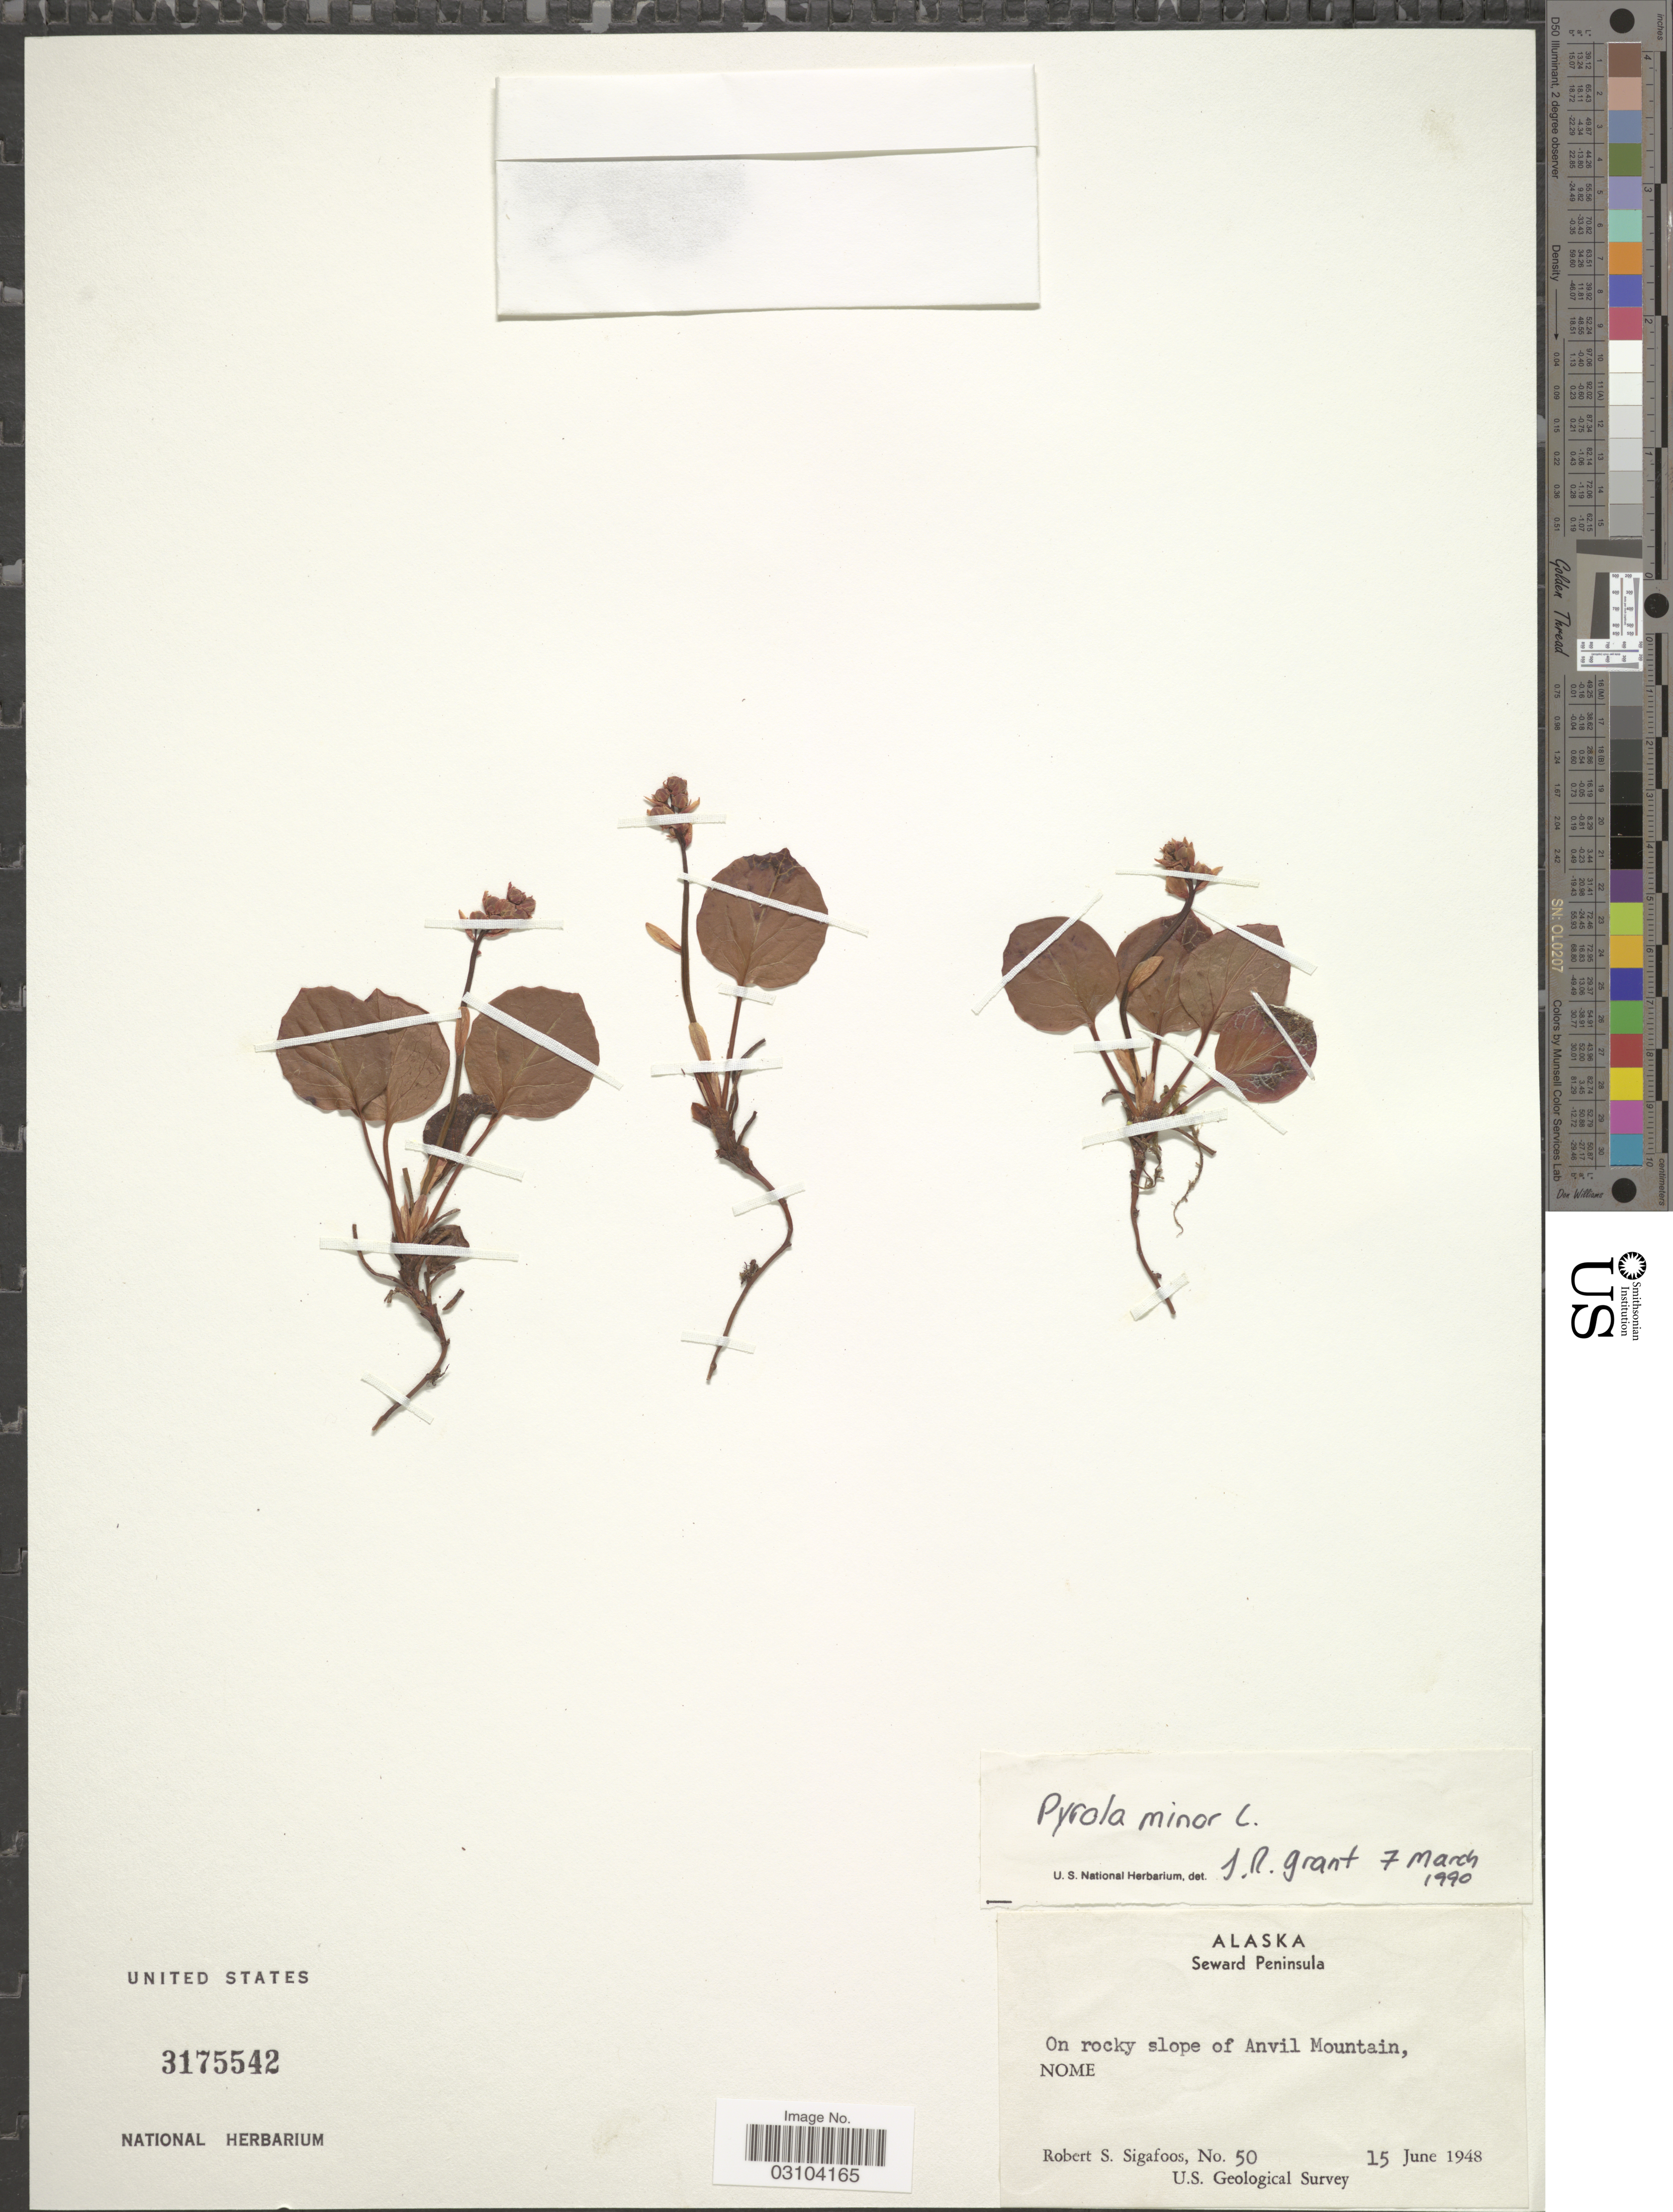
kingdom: Plantae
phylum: Tracheophyta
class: Magnoliopsida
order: Ericales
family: Ericaceae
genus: Pyrola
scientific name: Pyrola minor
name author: L.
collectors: R. Sigafoos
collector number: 50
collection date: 1948-06-15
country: United States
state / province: Alaska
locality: Seward Peninsula. On rocky slope of Anvil Mountain. Nome.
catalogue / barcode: US 3175542